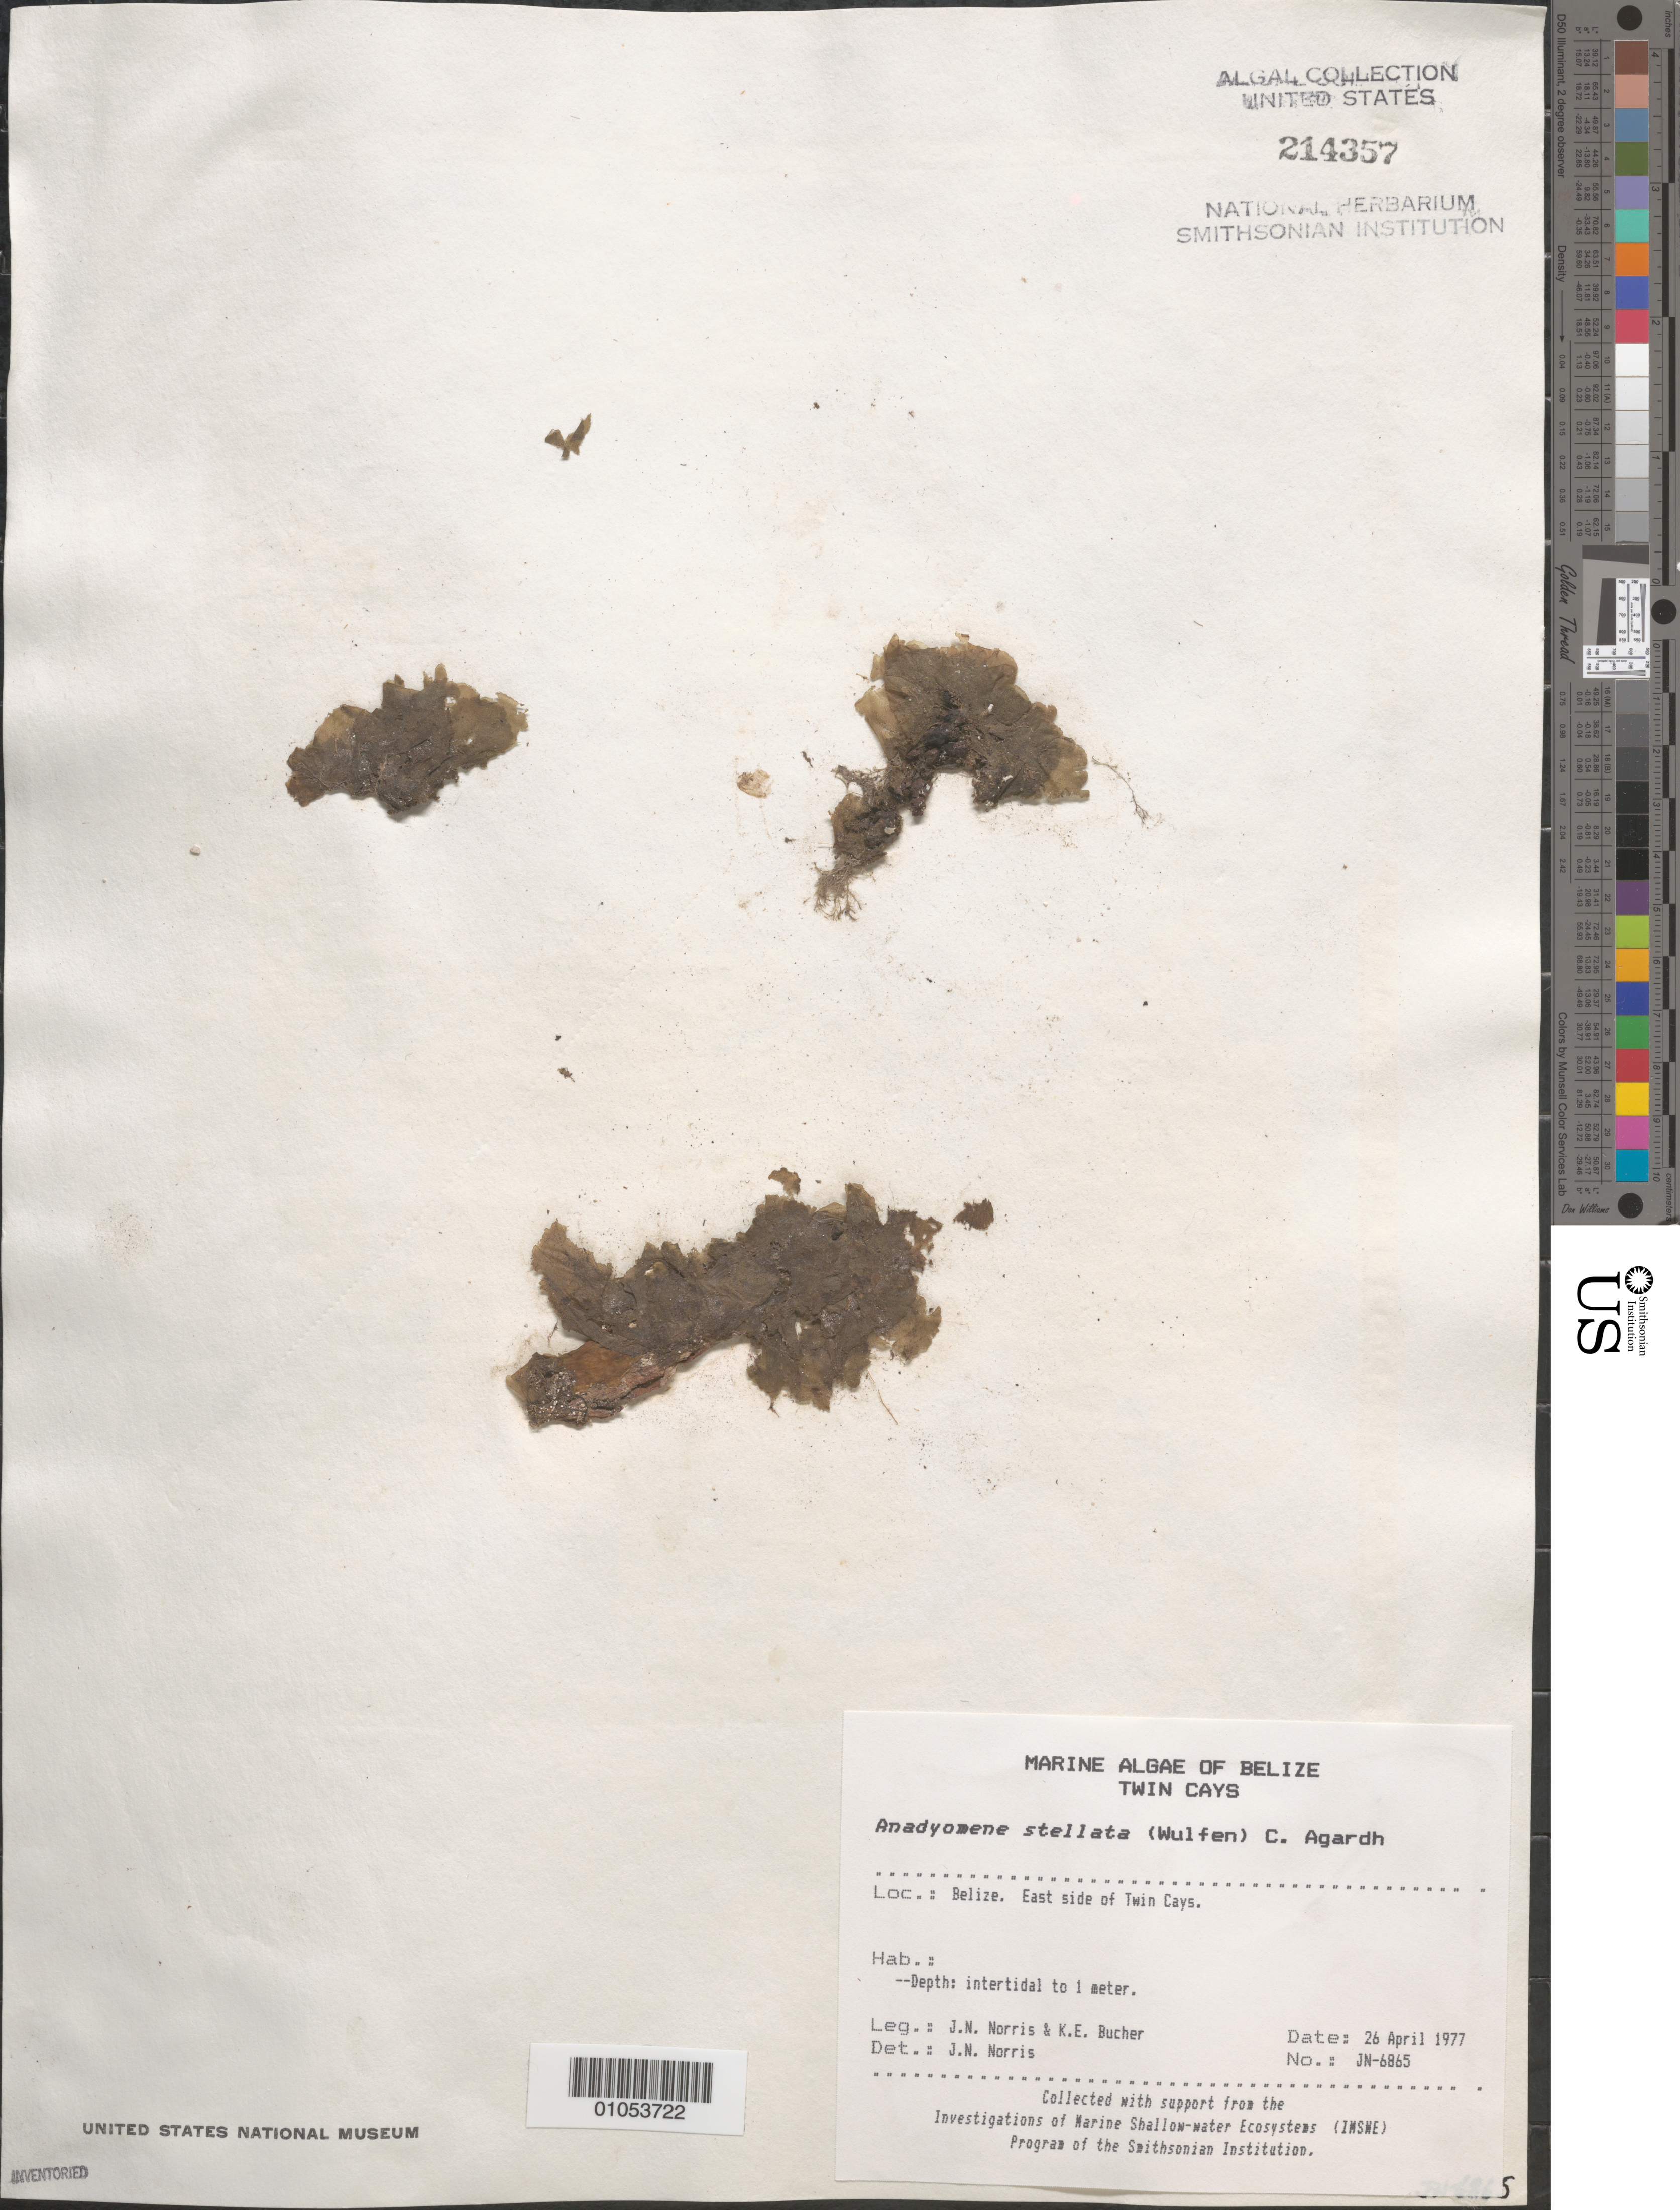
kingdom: Plantae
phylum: Chlorophyta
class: Ulvophyceae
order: Cladophorales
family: Anadyomenaceae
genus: Anadyomene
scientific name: Anadyomene stellata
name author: (Wulfen) C. Agardh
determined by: Norris, James N.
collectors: J. N. Norris & K. E. Bucher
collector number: JN-6865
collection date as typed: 26 Apr 1977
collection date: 1977-04-26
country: Belize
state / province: Stann Creek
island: Twin Cays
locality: East side of Twin Cays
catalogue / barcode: US 214357